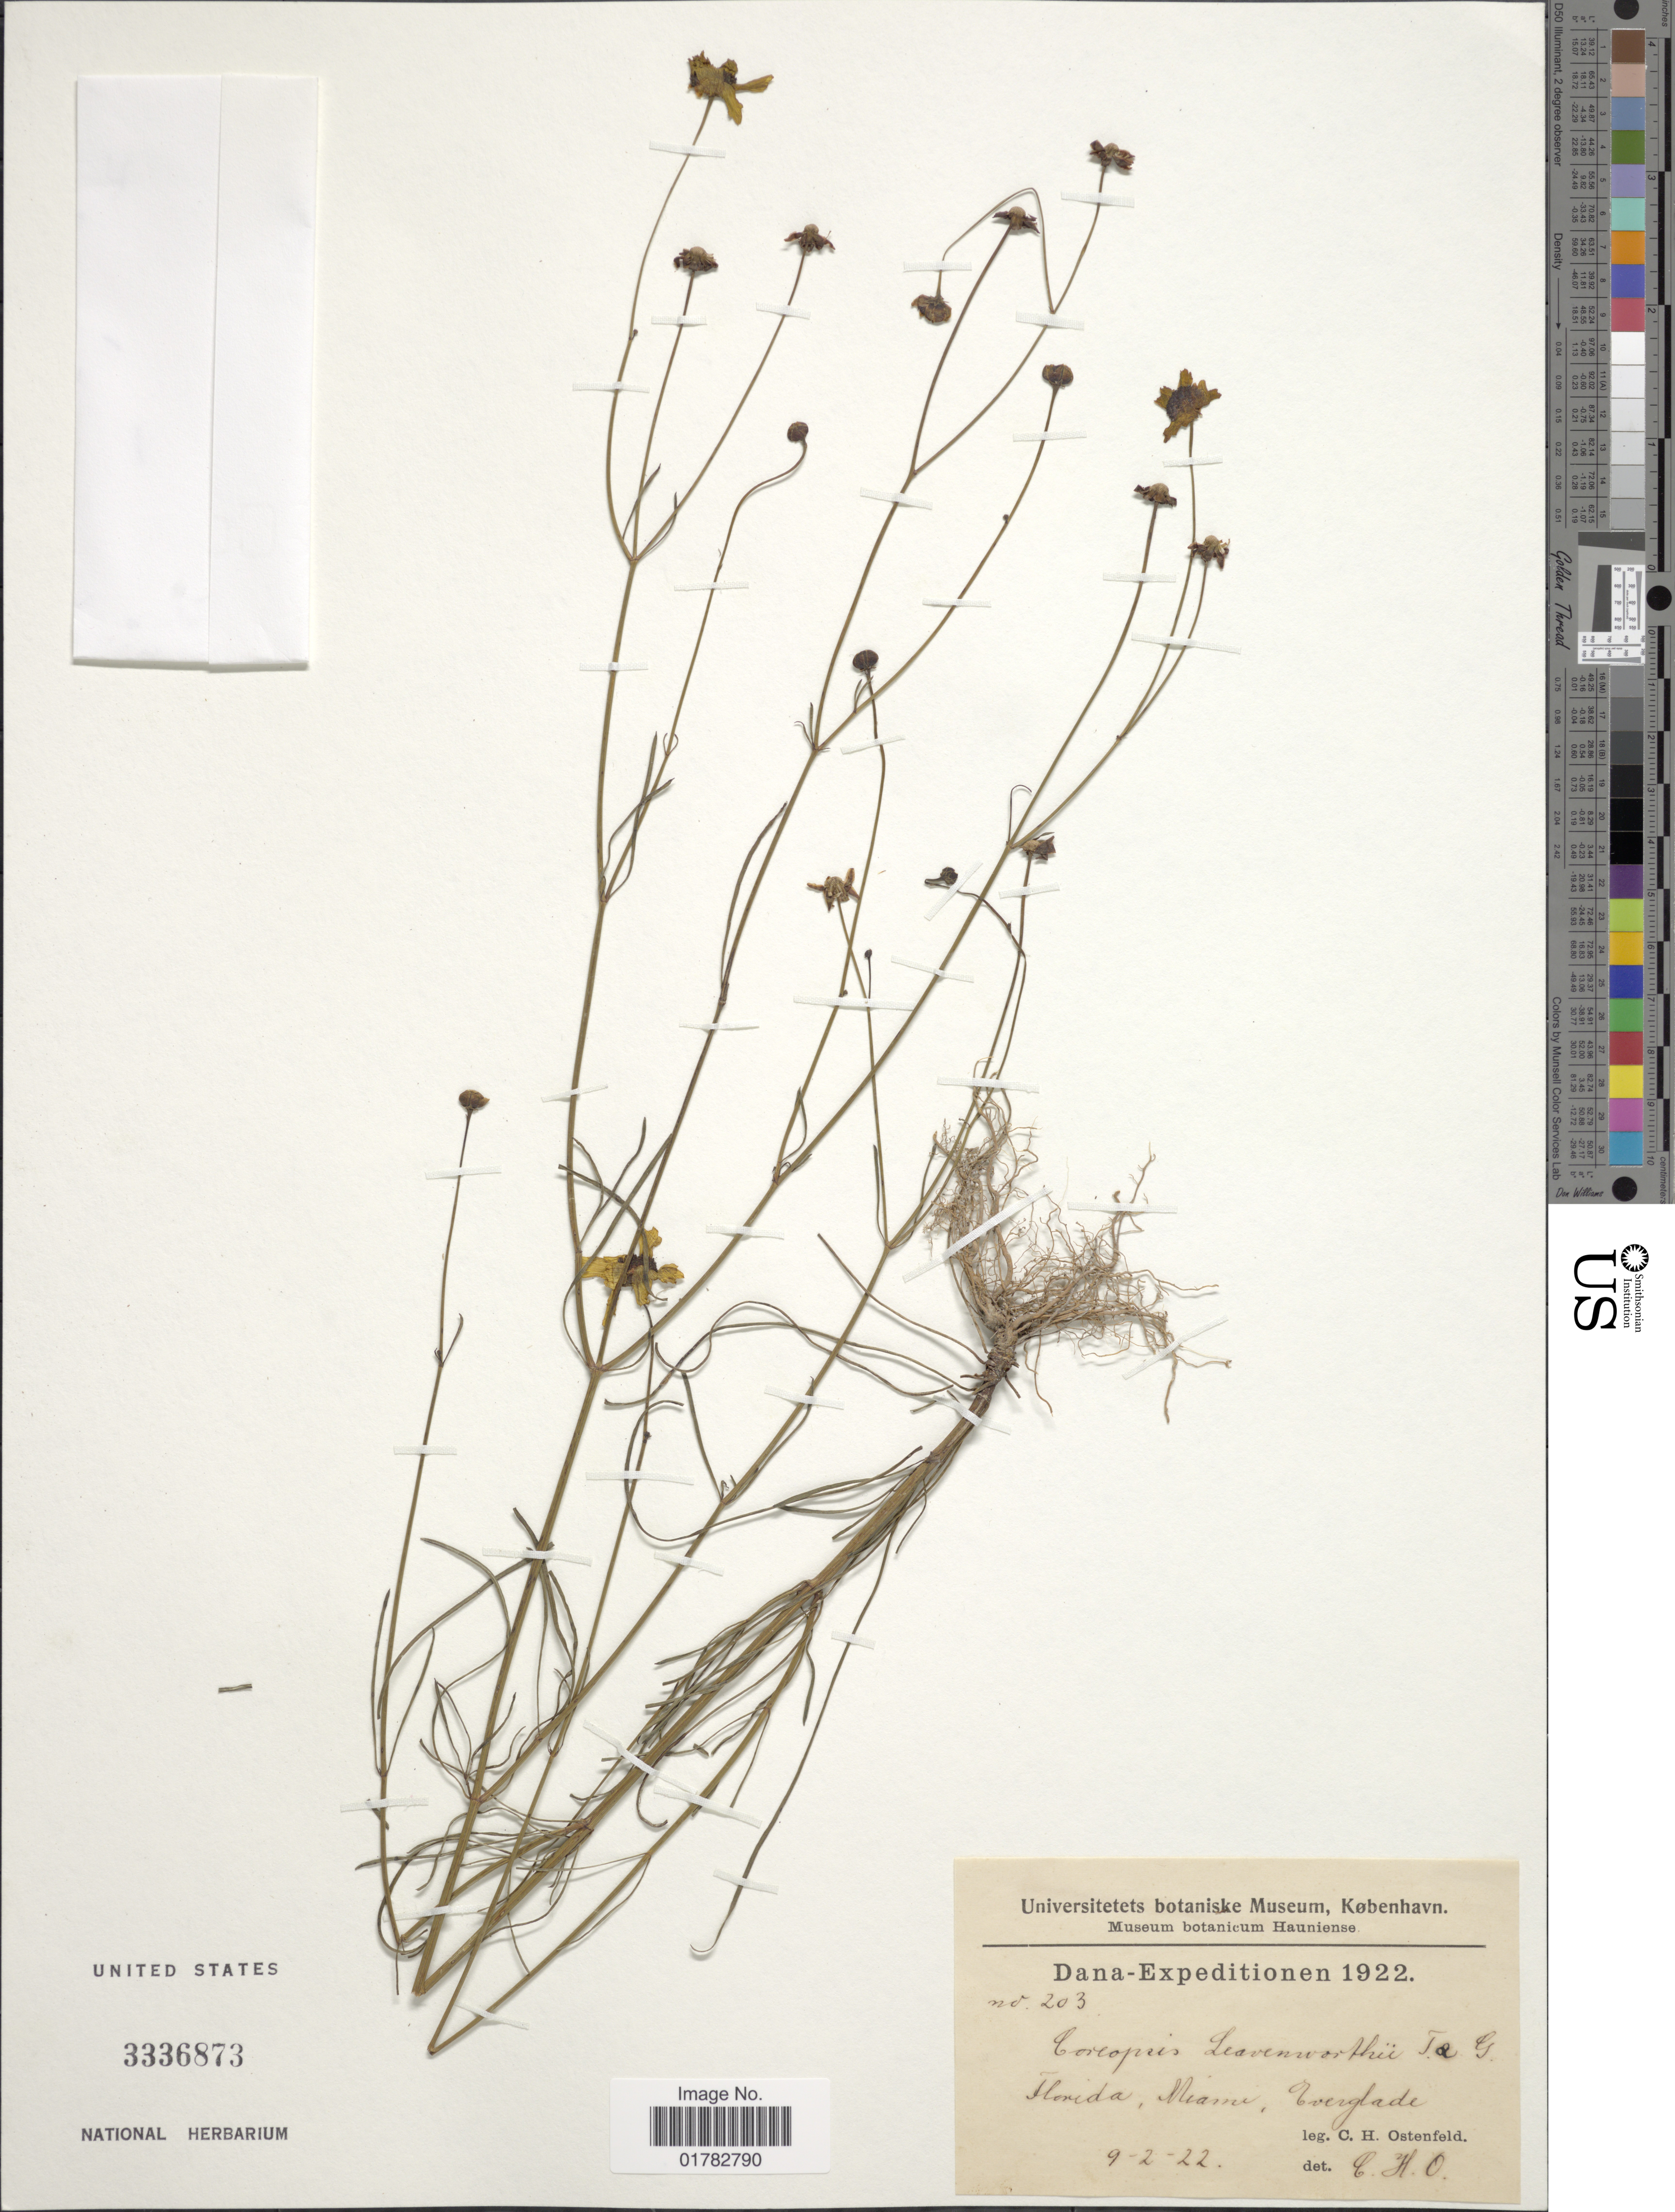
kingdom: Plantae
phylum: Tracheophyta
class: Magnoliopsida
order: Asterales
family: Asteraceae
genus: Coreopsis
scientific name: Coreopsis leavenworthii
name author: Torr. & A. Gray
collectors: C. Ostenfeld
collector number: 203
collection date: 1922-09-02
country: United States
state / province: Florida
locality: Dana, Miami, Everglade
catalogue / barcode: US 3336873